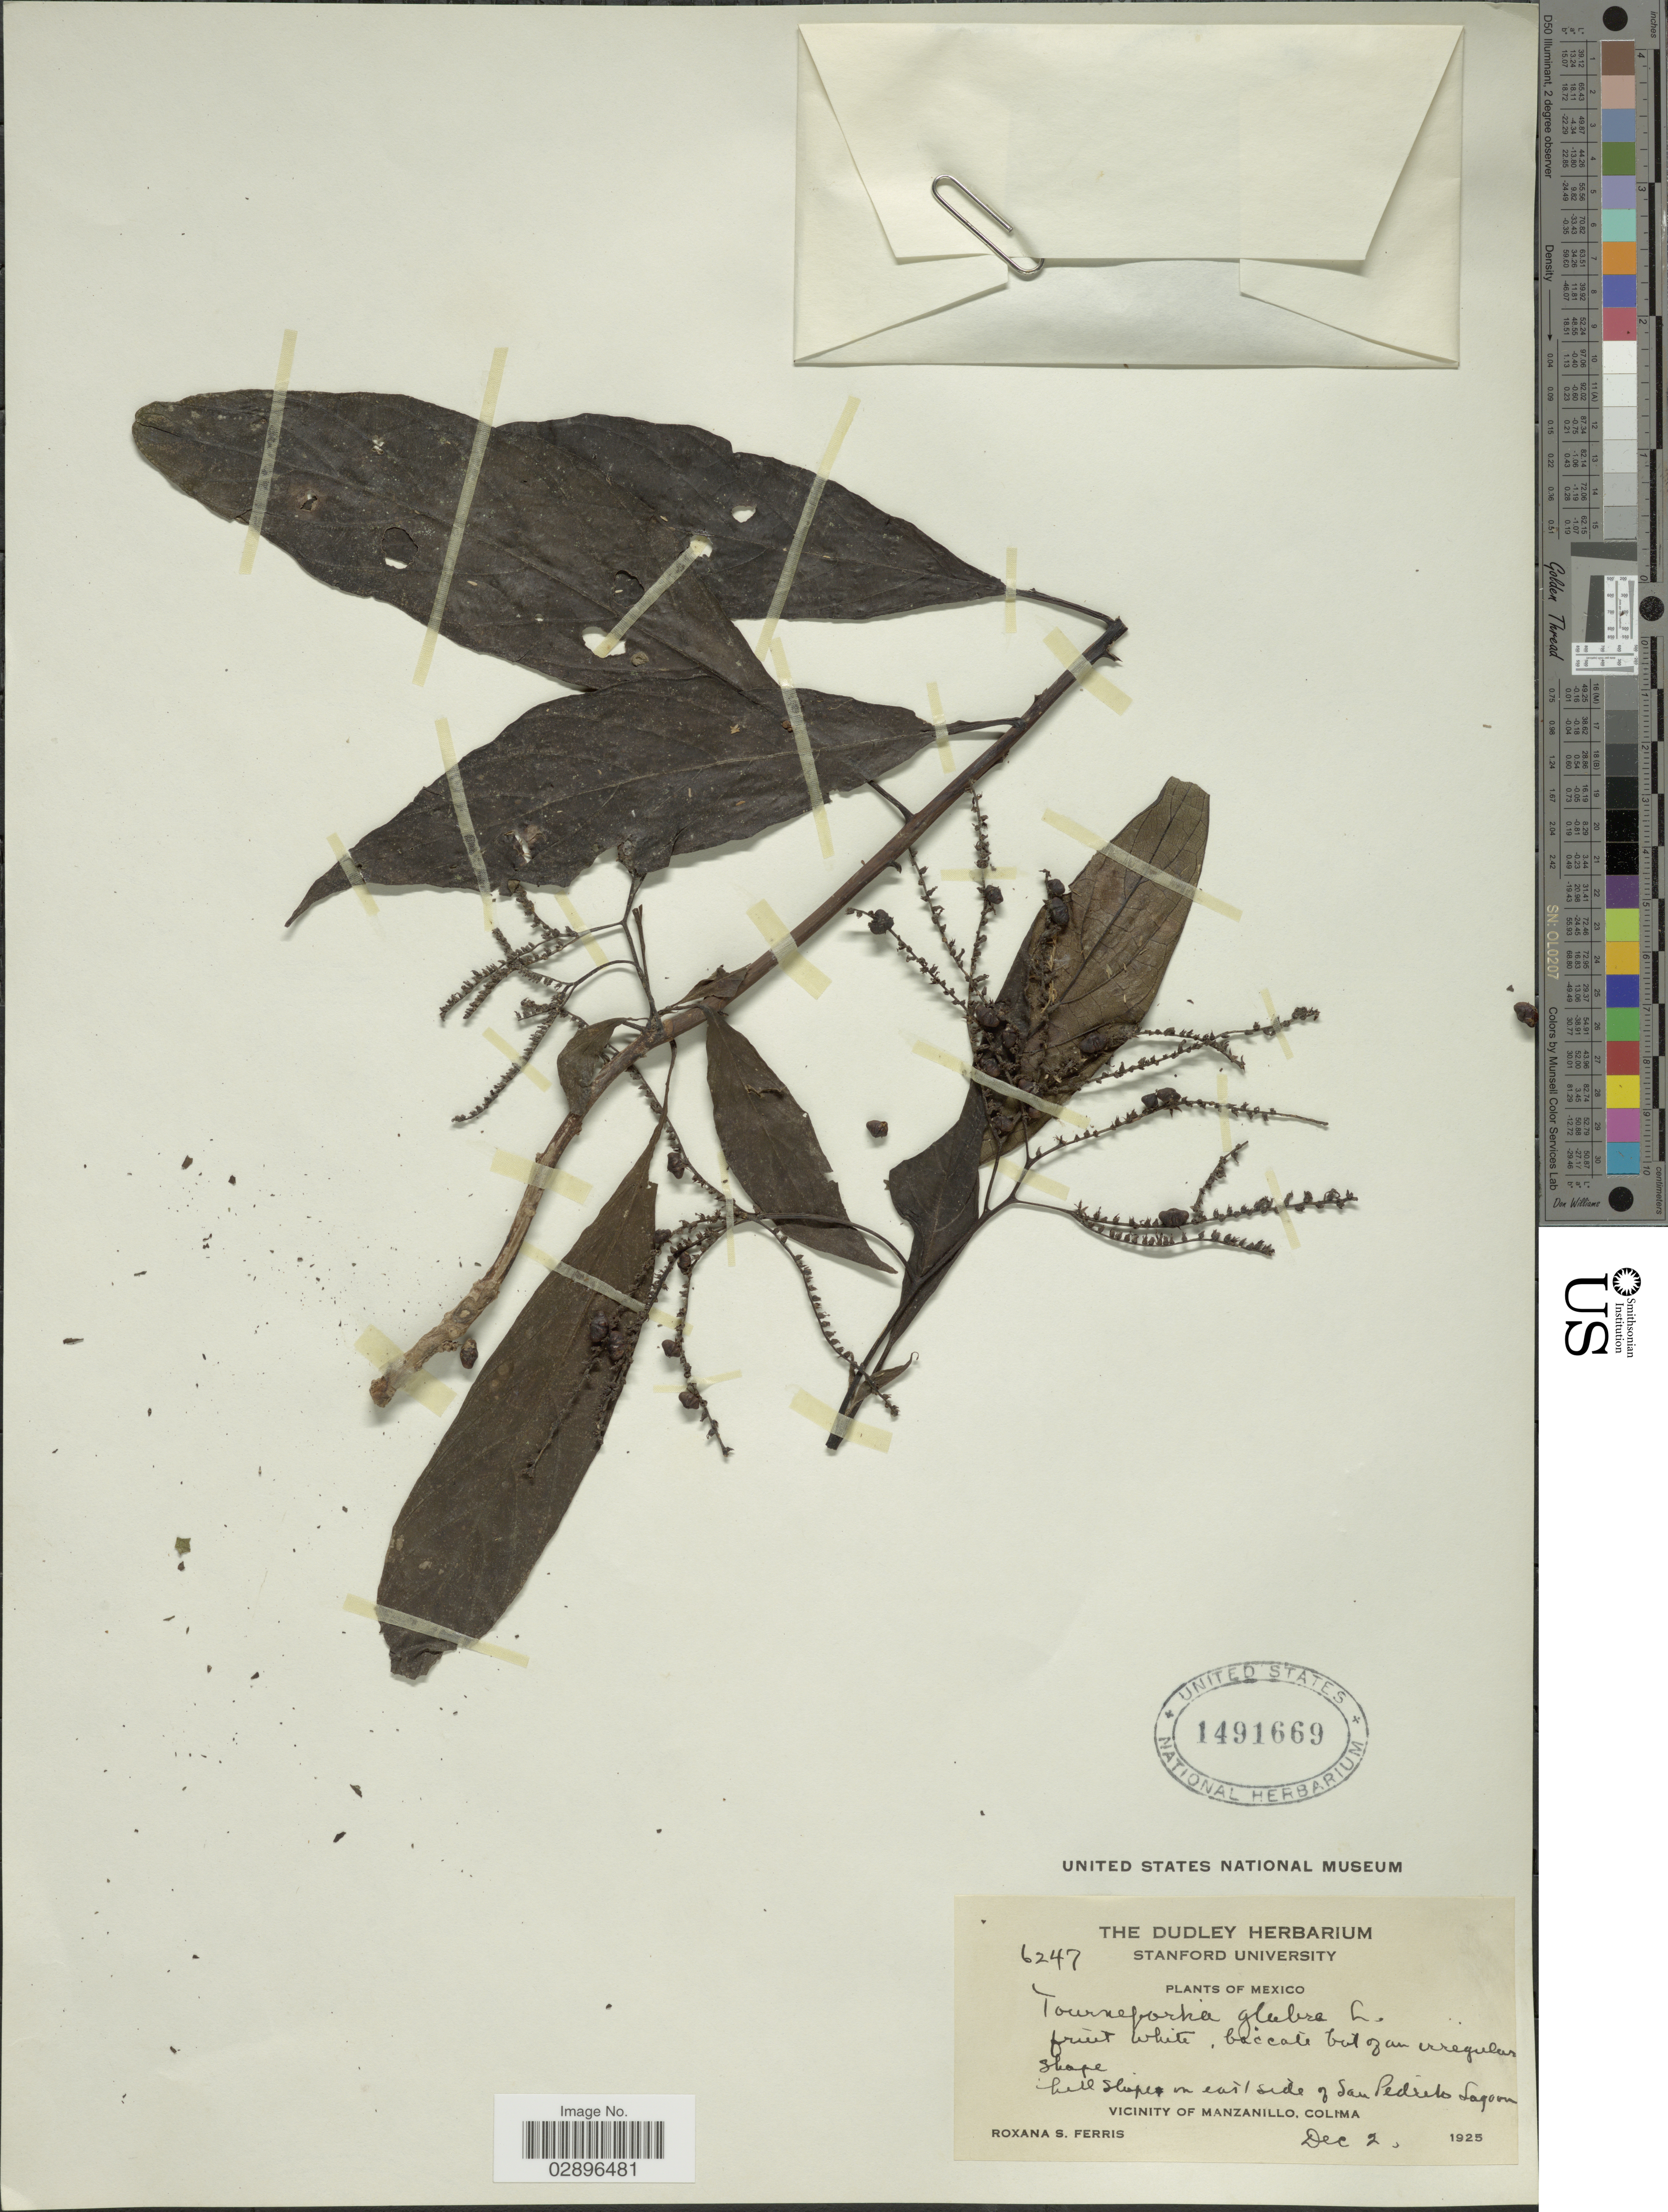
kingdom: Plantae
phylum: Tracheophyta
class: Magnoliopsida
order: Boraginales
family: Heliotropiaceae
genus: Tournefortia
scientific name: Tournefortia glabra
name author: L.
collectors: R. S. Ferris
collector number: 6247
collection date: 1925-12-02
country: Mexico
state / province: Colima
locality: Hill slopes in east side of San Pedrito Lagoon. Vicinity of Manzanillo.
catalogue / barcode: US 1491669